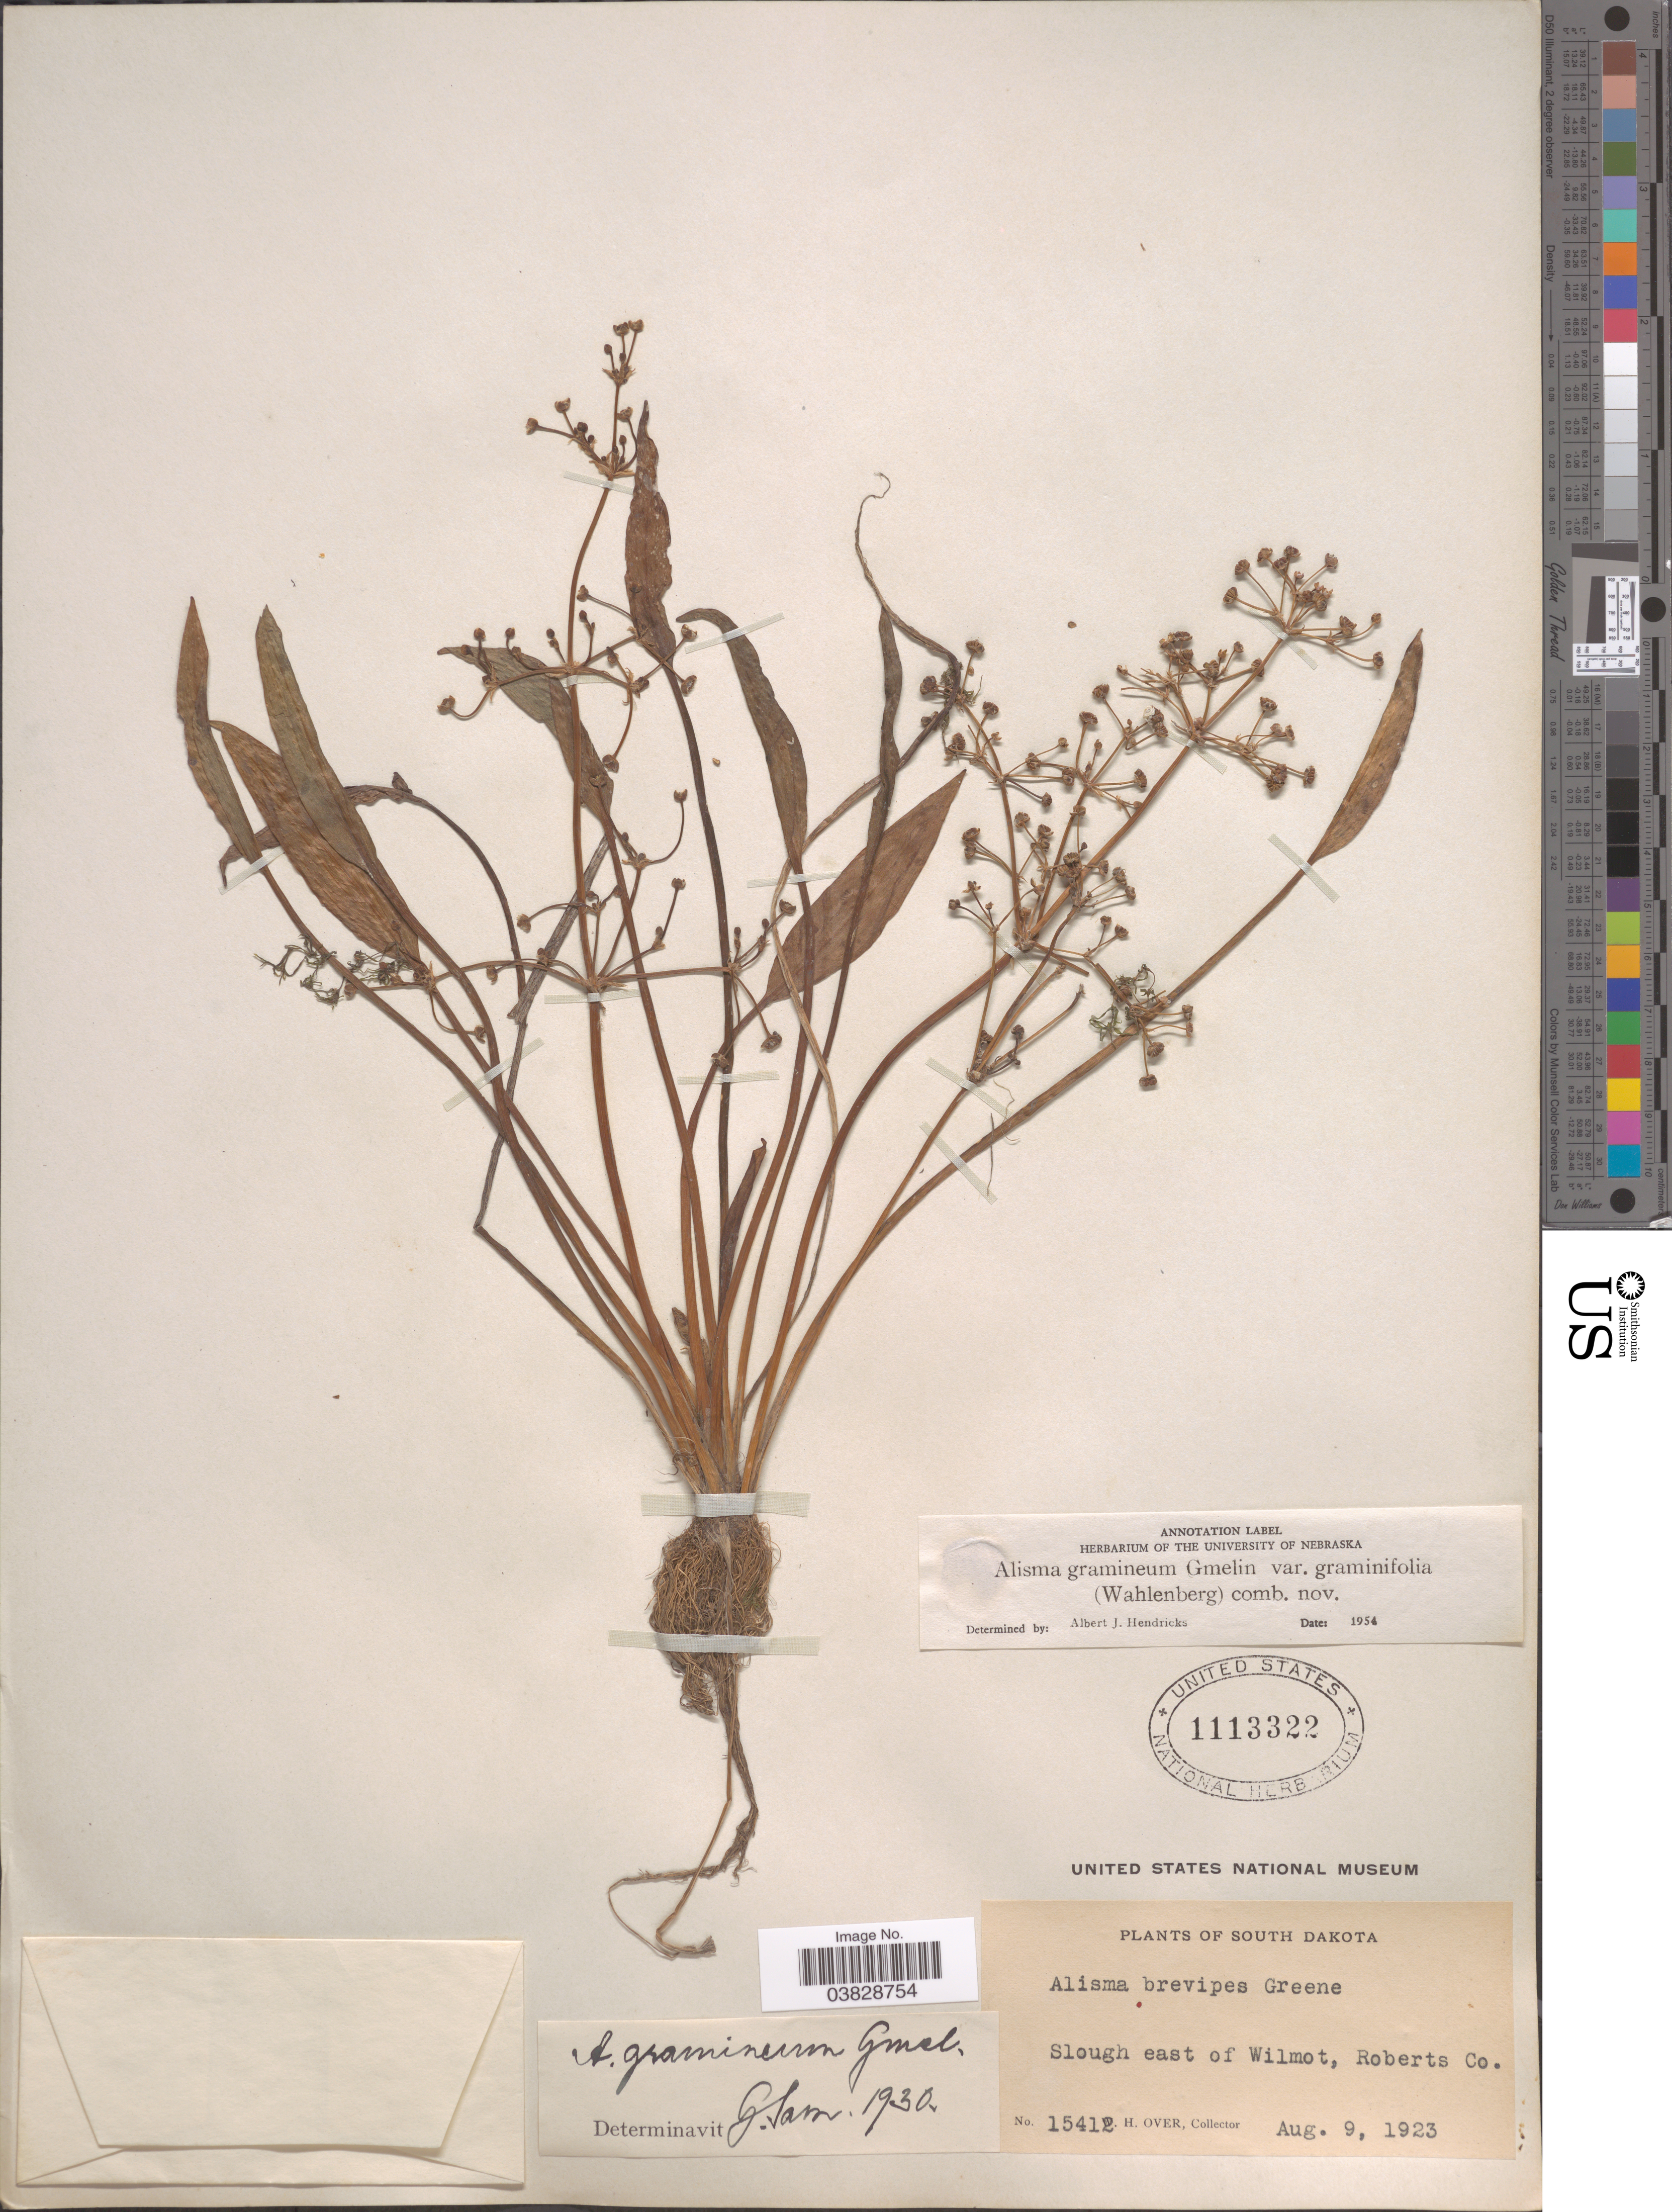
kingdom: Plantae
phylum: Tracheophyta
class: Liliopsida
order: Alismatales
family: Alismataceae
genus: Alisma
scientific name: Alisma gramineum var. graminifolia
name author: (Wahlenb.) A.J.Hendricks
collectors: W. Over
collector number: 15412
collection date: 1923-08-09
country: United States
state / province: South Dakota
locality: Slough east of Wilmot, Roberts Co.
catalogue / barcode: US 1113322